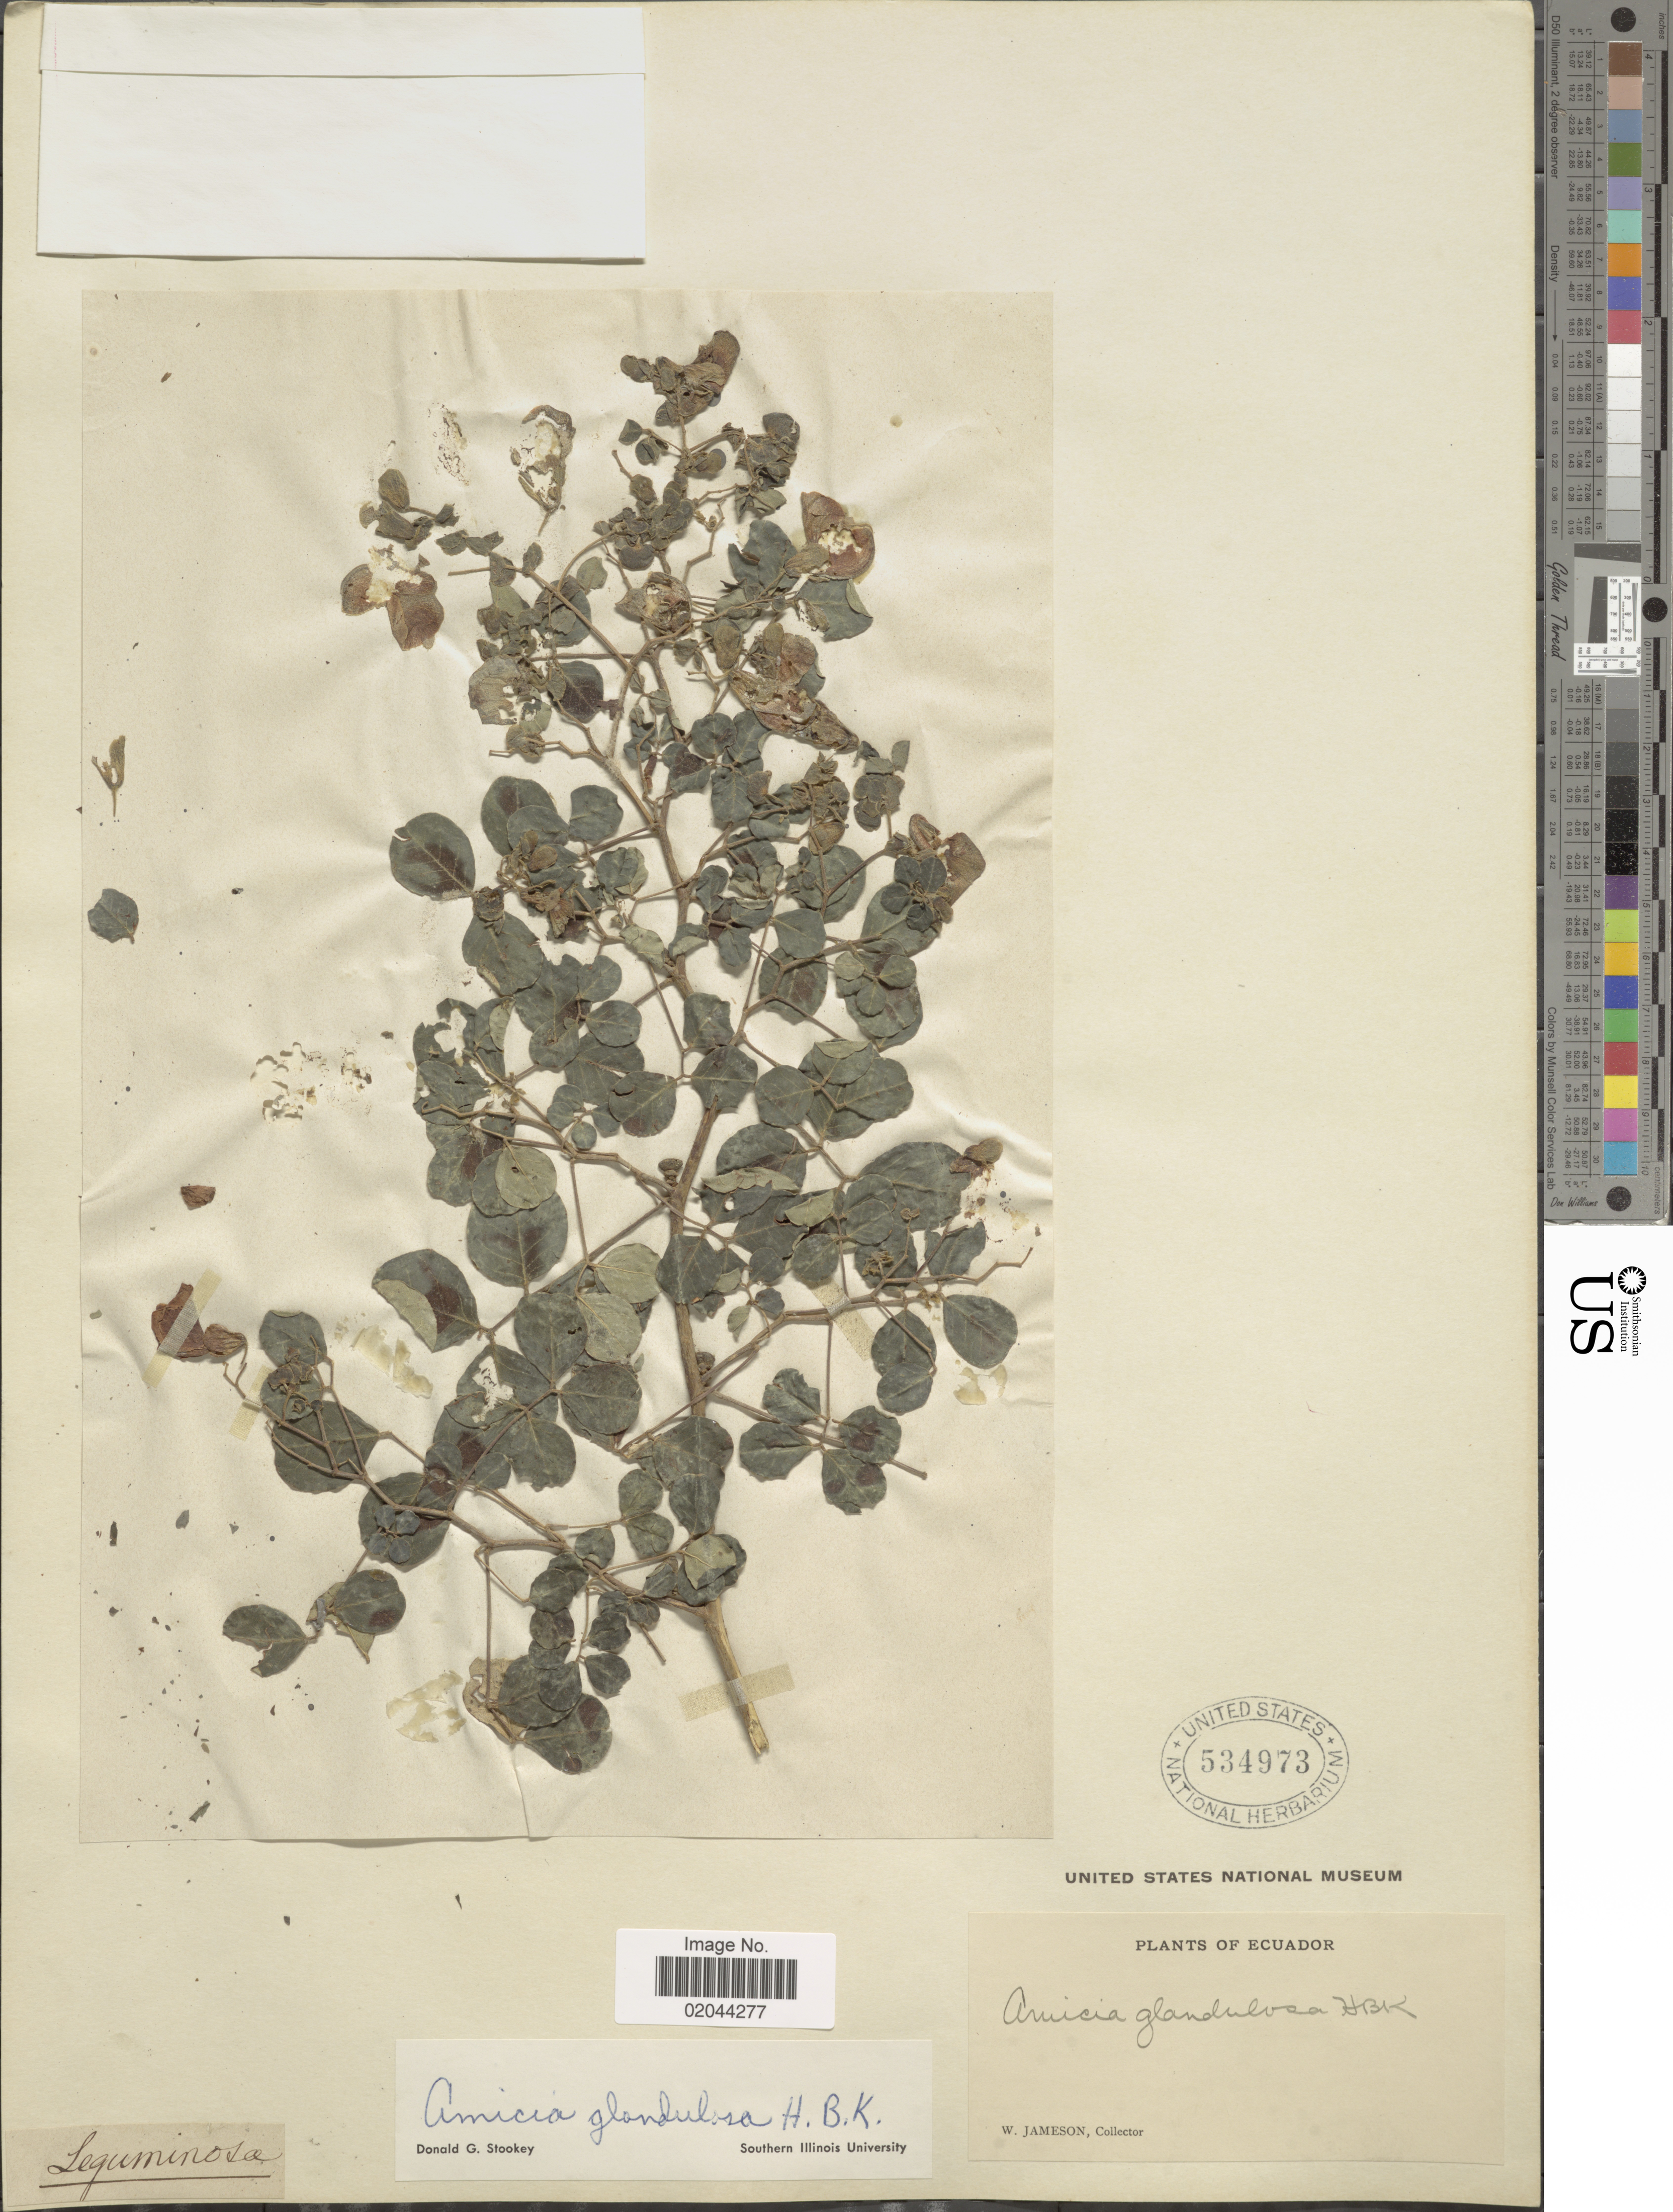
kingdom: Plantae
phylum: Tracheophyta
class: Magnoliopsida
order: Fabales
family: Fabaceae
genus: Amicia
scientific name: Amicia glandulosa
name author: Kunth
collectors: W. Jameson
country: Ecuador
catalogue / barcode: US 534973